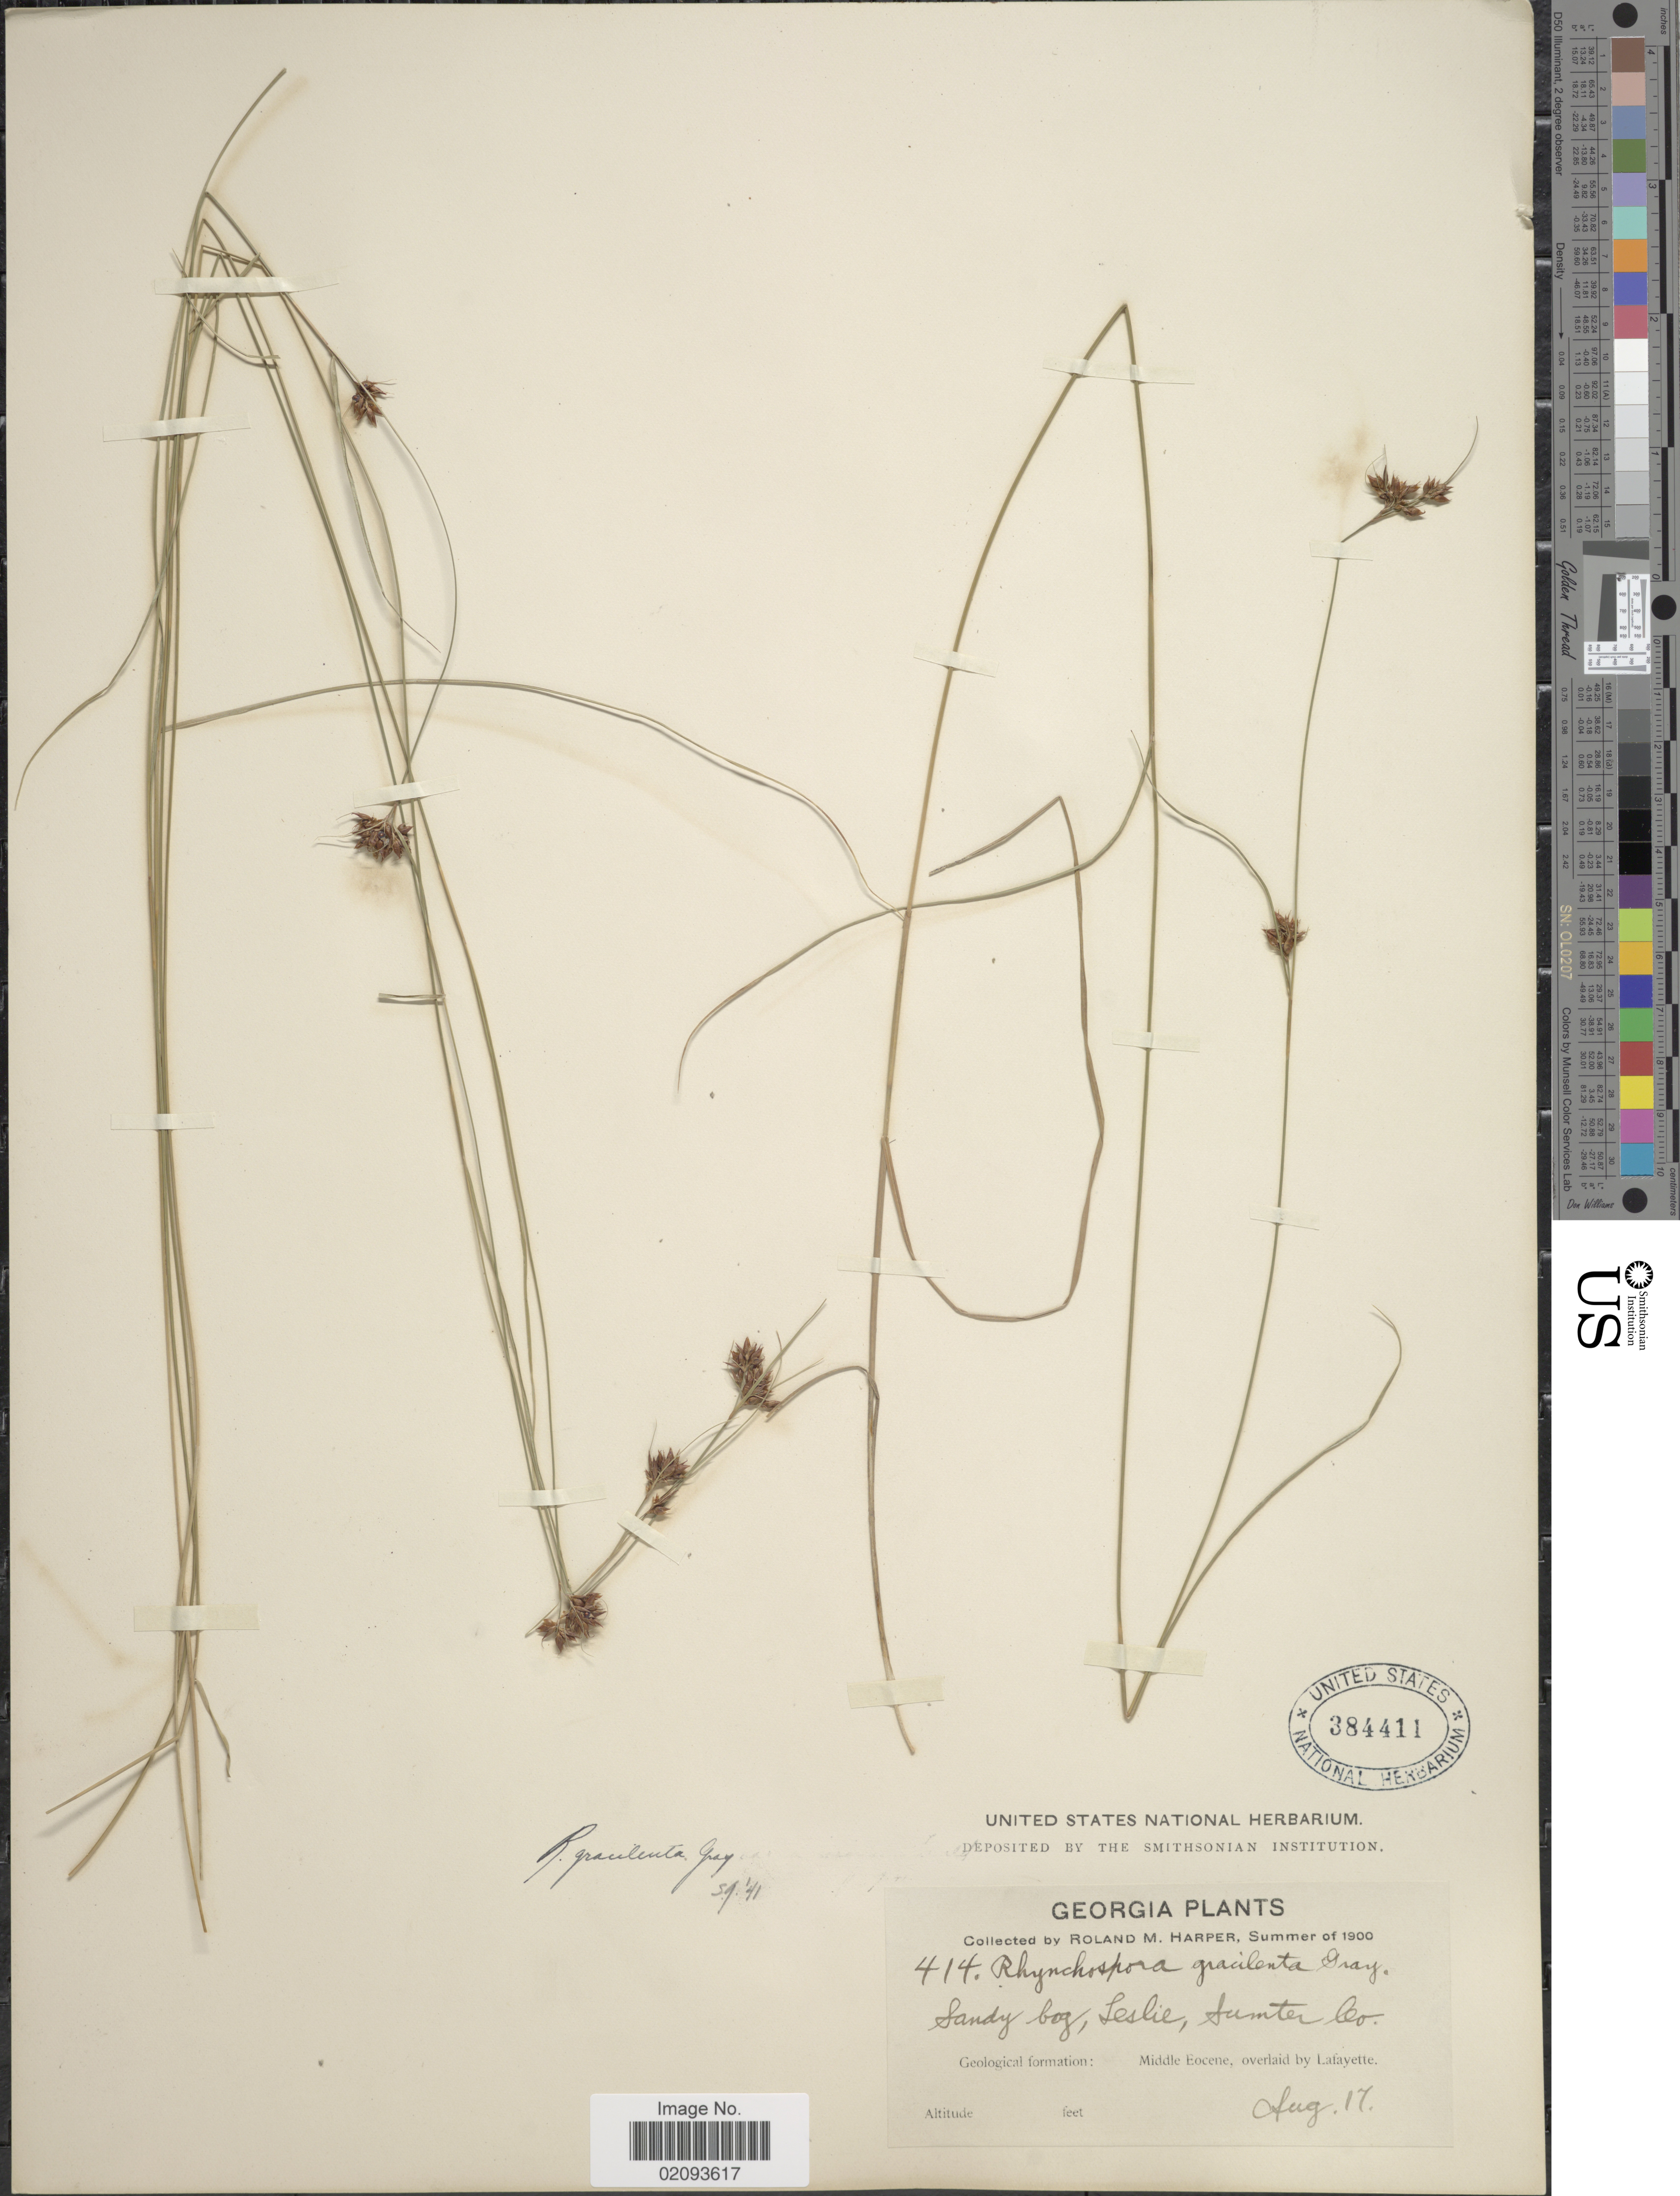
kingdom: Plantae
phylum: Tracheophyta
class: Liliopsida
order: Poales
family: Cyperaceae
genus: Rhynchospora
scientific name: Rhynchospora gracilenta A. Gray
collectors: R. M. Harper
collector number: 414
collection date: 1900-08-17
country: United States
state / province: Georgia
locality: Sandy bog, Leslie, Sumter Co. Geological formation: Middle Eocene, overlaid by Lafayette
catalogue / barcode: US 384411